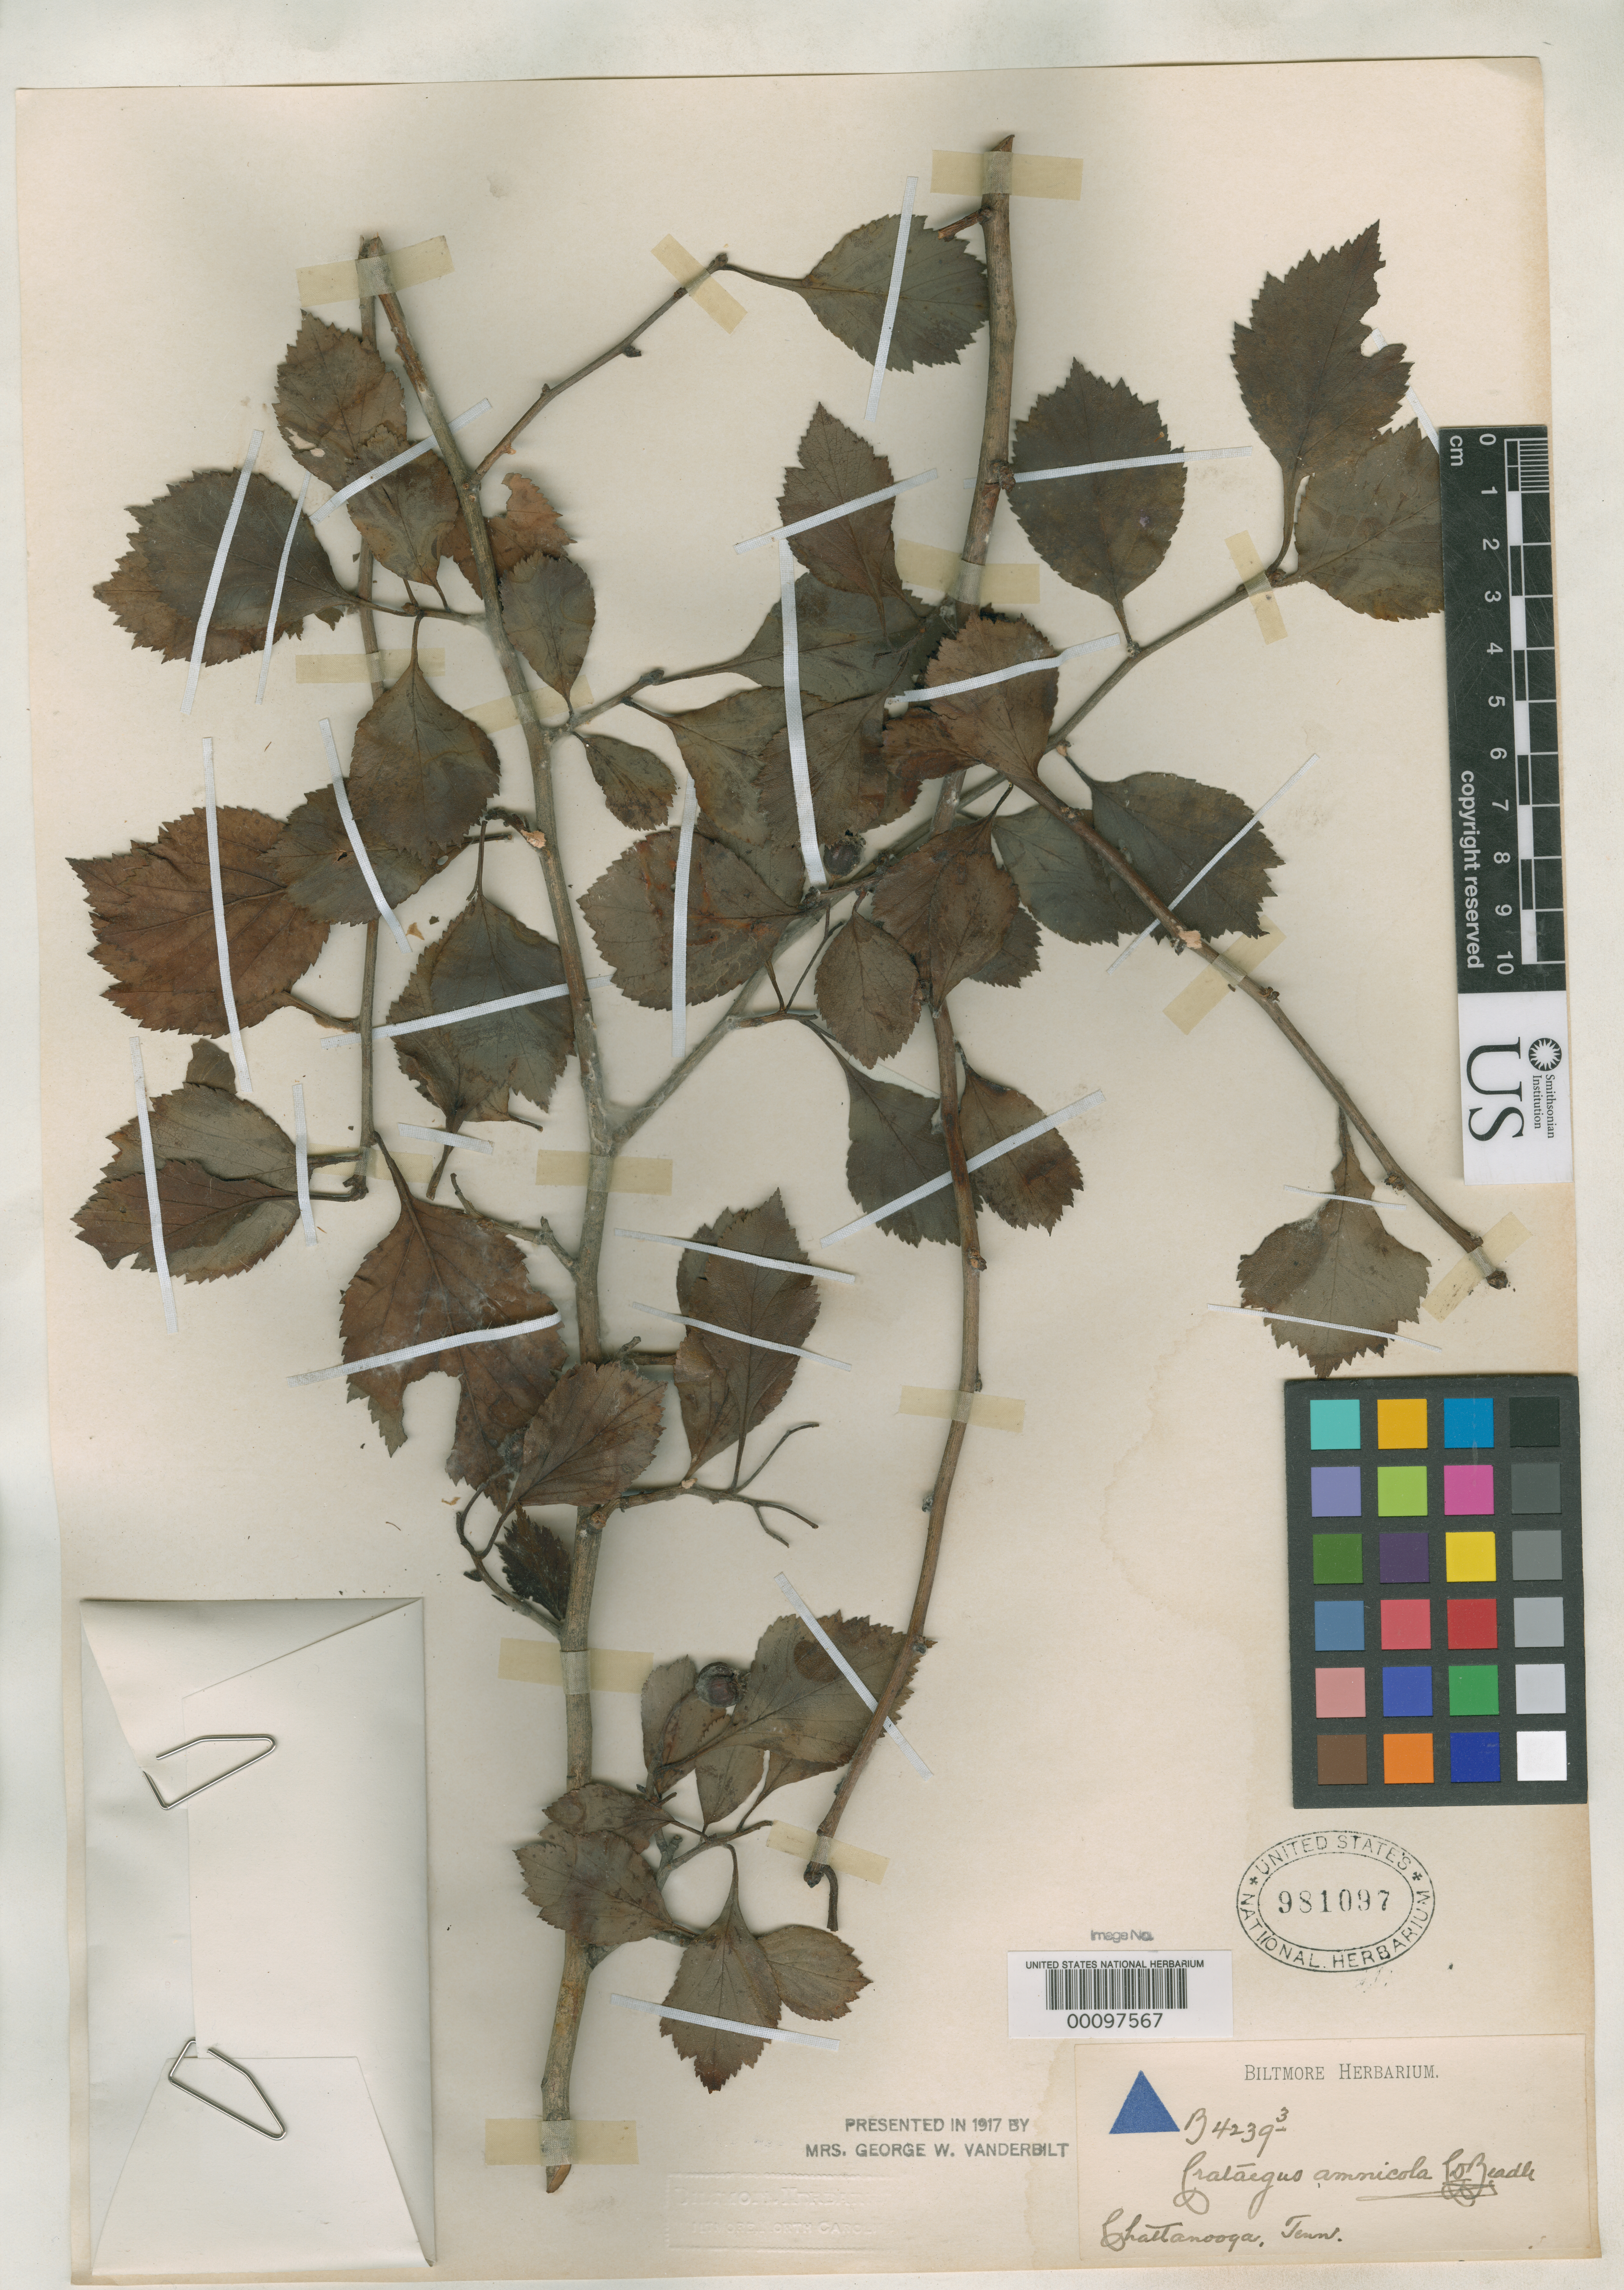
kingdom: Plantae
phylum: Tracheophyta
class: Magnoliopsida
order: Rosales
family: Rosaceae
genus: Crataegus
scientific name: Crataegus amnicola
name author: Beadle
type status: Syntype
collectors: ex herb. Biltmore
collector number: B 4329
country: United States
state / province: Tennessee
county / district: Hamilton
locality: Chattanooga.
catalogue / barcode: US 981097